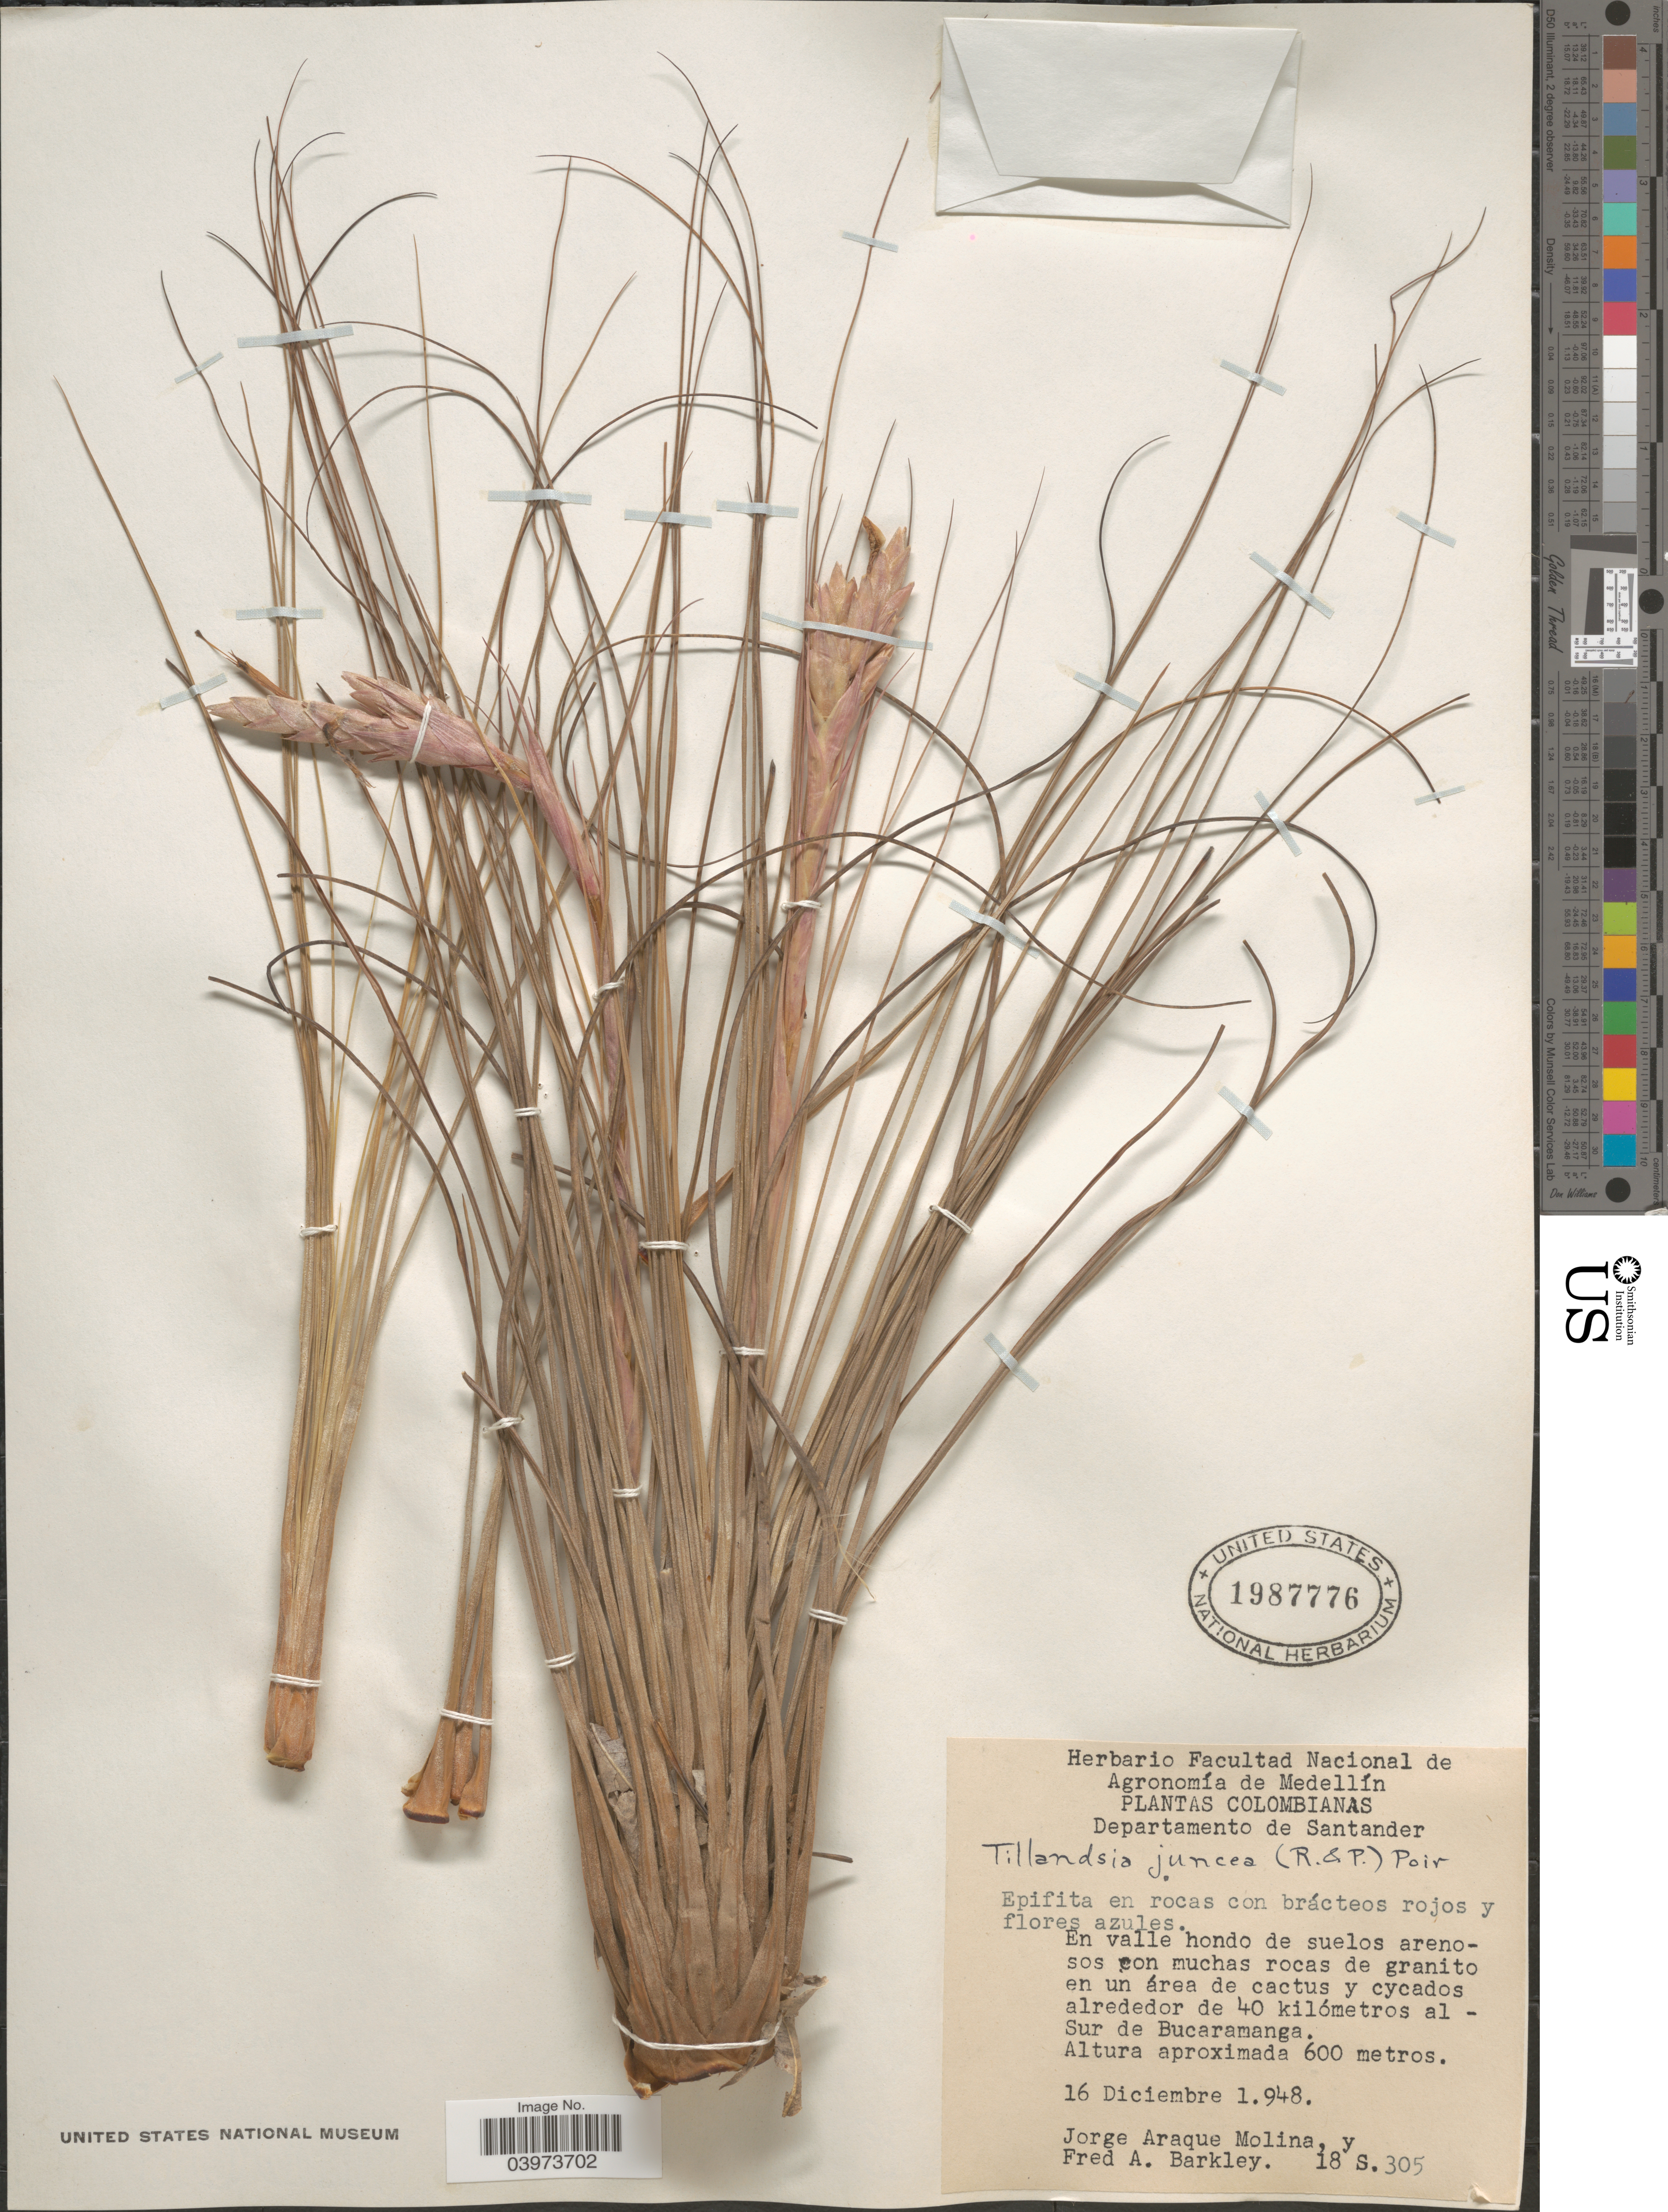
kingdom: Plantae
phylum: Tracheophyta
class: Liliopsida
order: Poales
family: Bromeliaceae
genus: Tillandsia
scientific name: Tillandsia juncea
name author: (Ruiz & Pav.) Poir.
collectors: J. A. Molina & F. A. Barkley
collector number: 18S305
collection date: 1948-12-16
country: Colombia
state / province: Santander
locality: Departamento de Santander. Alrededor de 40 kilómetros al - Sur de Bucaramanga.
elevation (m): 600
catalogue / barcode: US 1987776